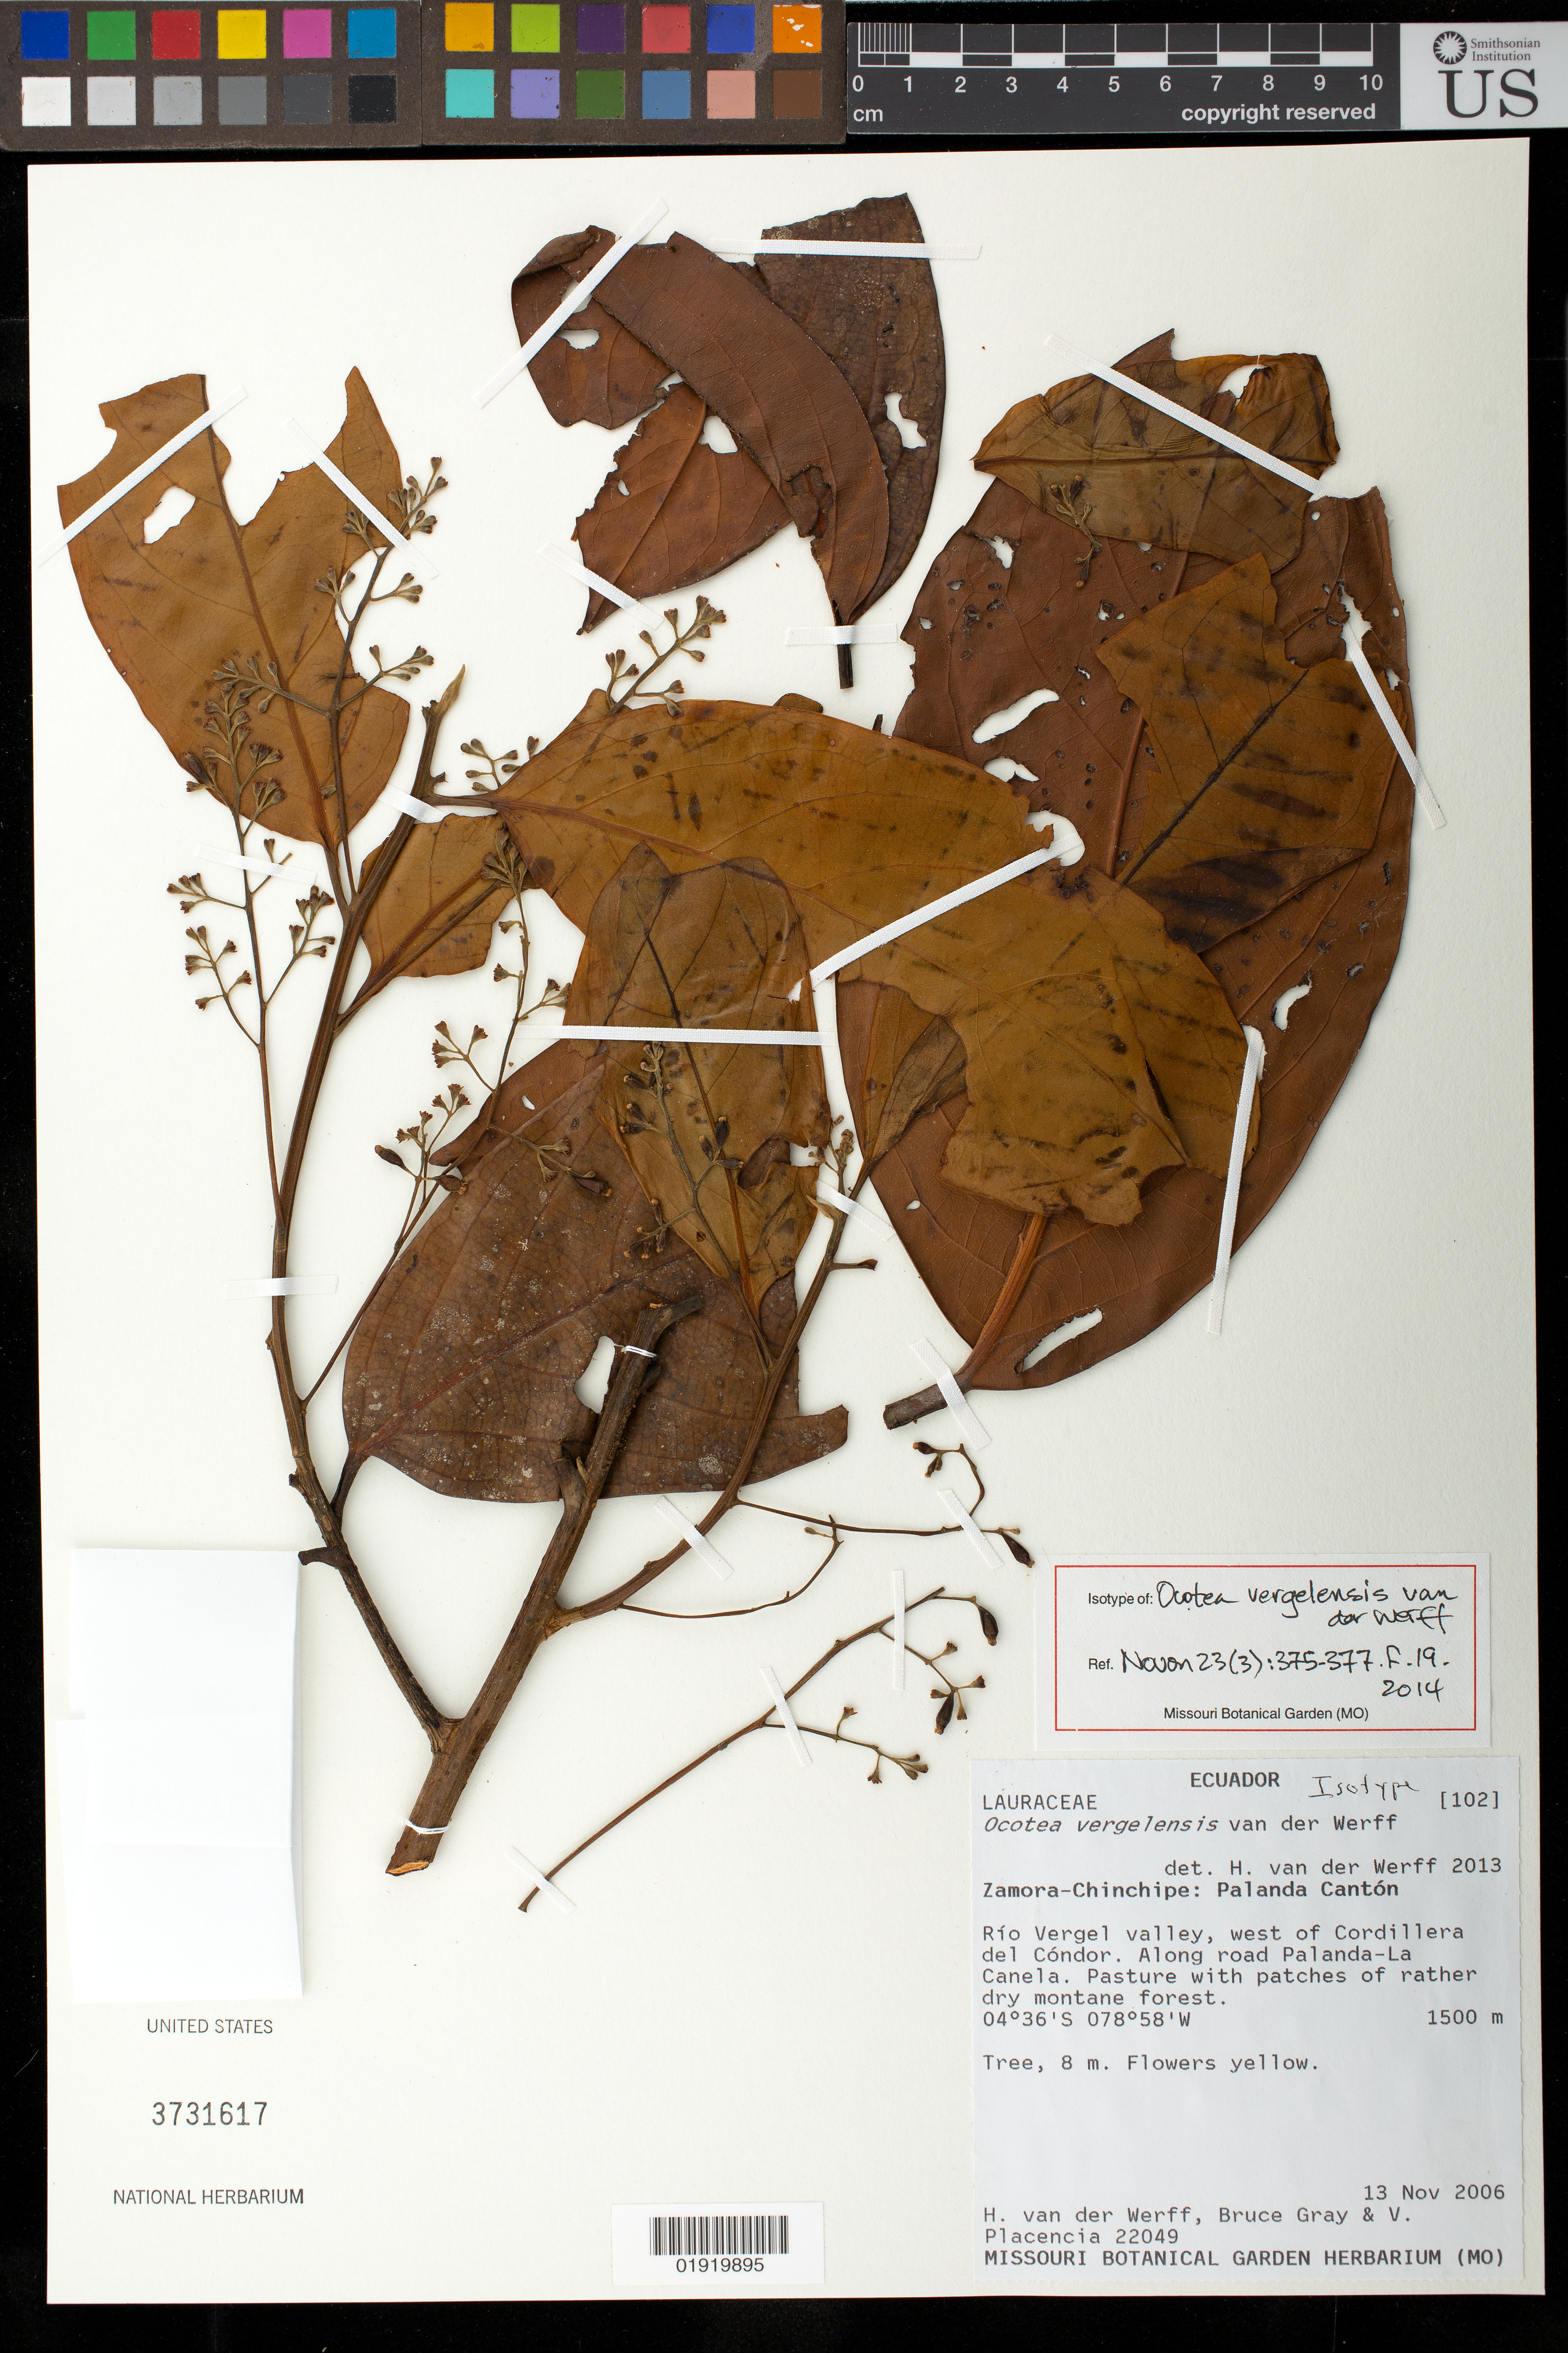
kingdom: Plantae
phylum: Tracheophyta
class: Magnoliopsida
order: Laurales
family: Lauraceae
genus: Ocotea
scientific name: Ocotea vergelensis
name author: van der Werff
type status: Isotype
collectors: H. van der Werff, B. Gray & V. Placencia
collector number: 22049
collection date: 2006-11-13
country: Ecuador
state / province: Zamora-Chinchipe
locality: Zamora-Chinchipe: Palanda Cantón. Río Vergel valley, west of Cordillera del Cóndor. Along road Palanda-La Canela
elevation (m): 1500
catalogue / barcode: US 3731617